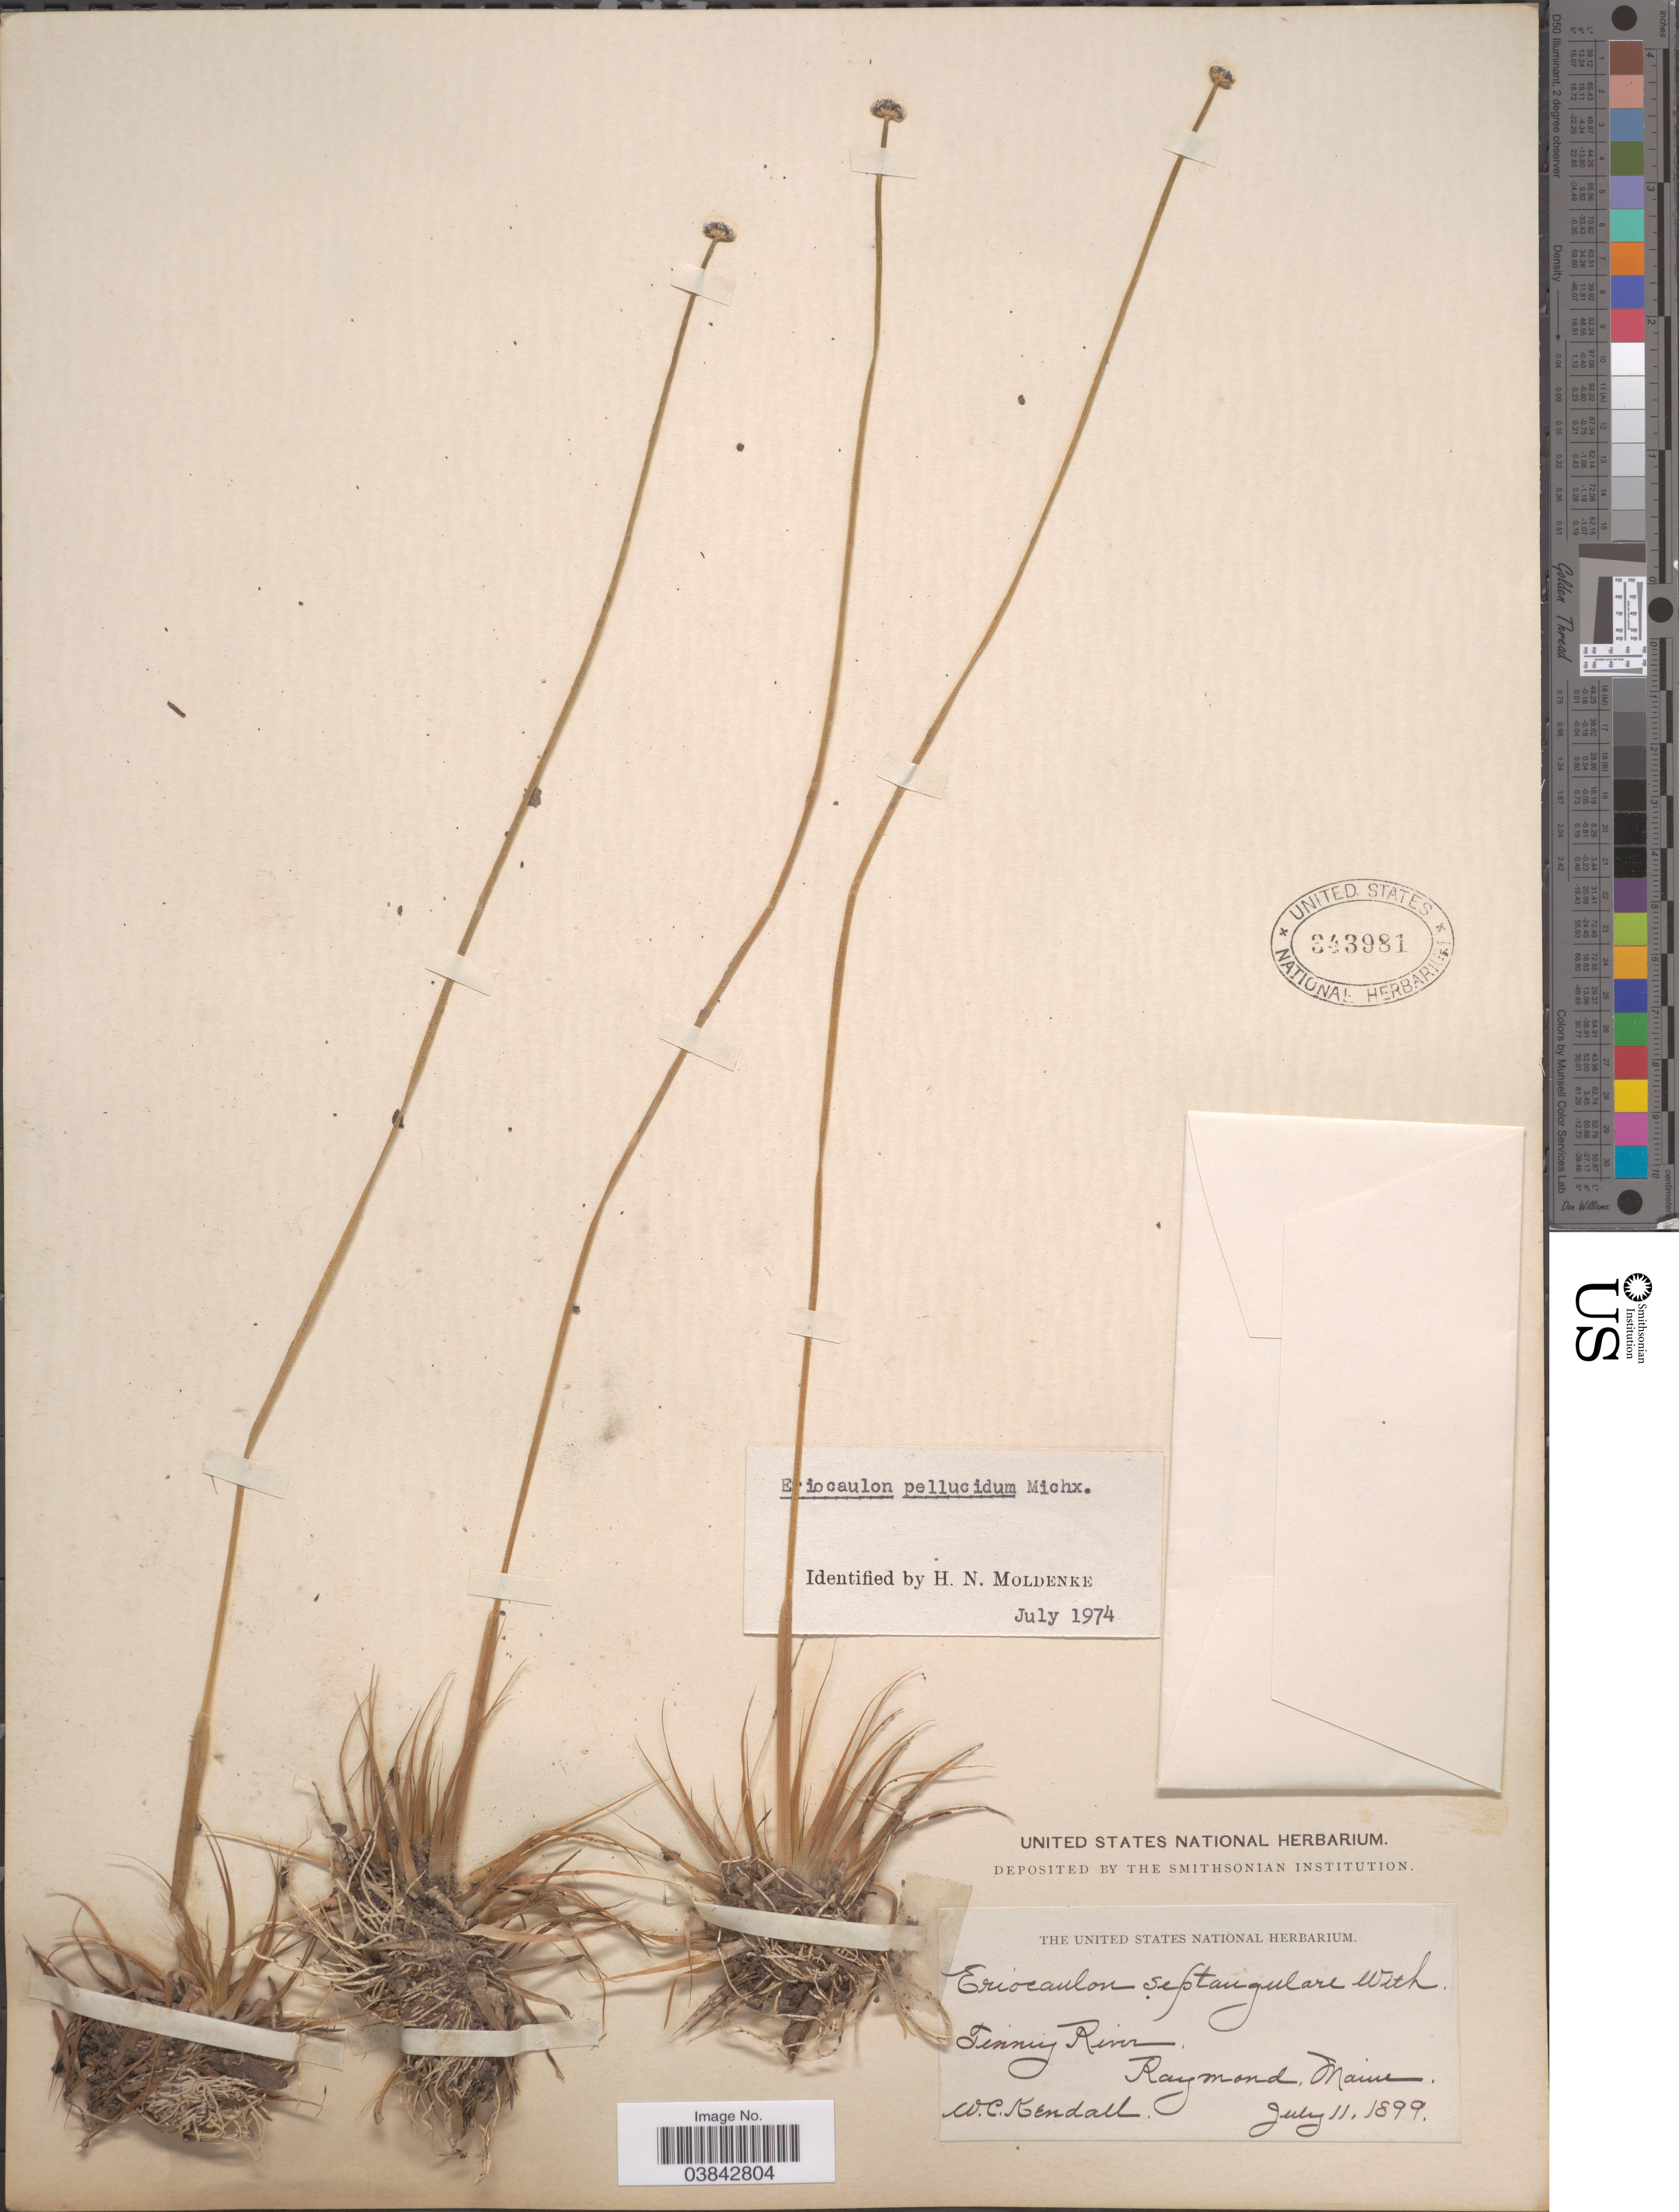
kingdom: Plantae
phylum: Tracheophyta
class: Liliopsida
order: Poales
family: Eriocaulaceae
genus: Eriocaulon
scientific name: Eriocaulon aquaticum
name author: (Hill) Druce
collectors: W. Kendall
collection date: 1899-07-11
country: United States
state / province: Maine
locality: Tenney River, Raymond.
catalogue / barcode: US 343981